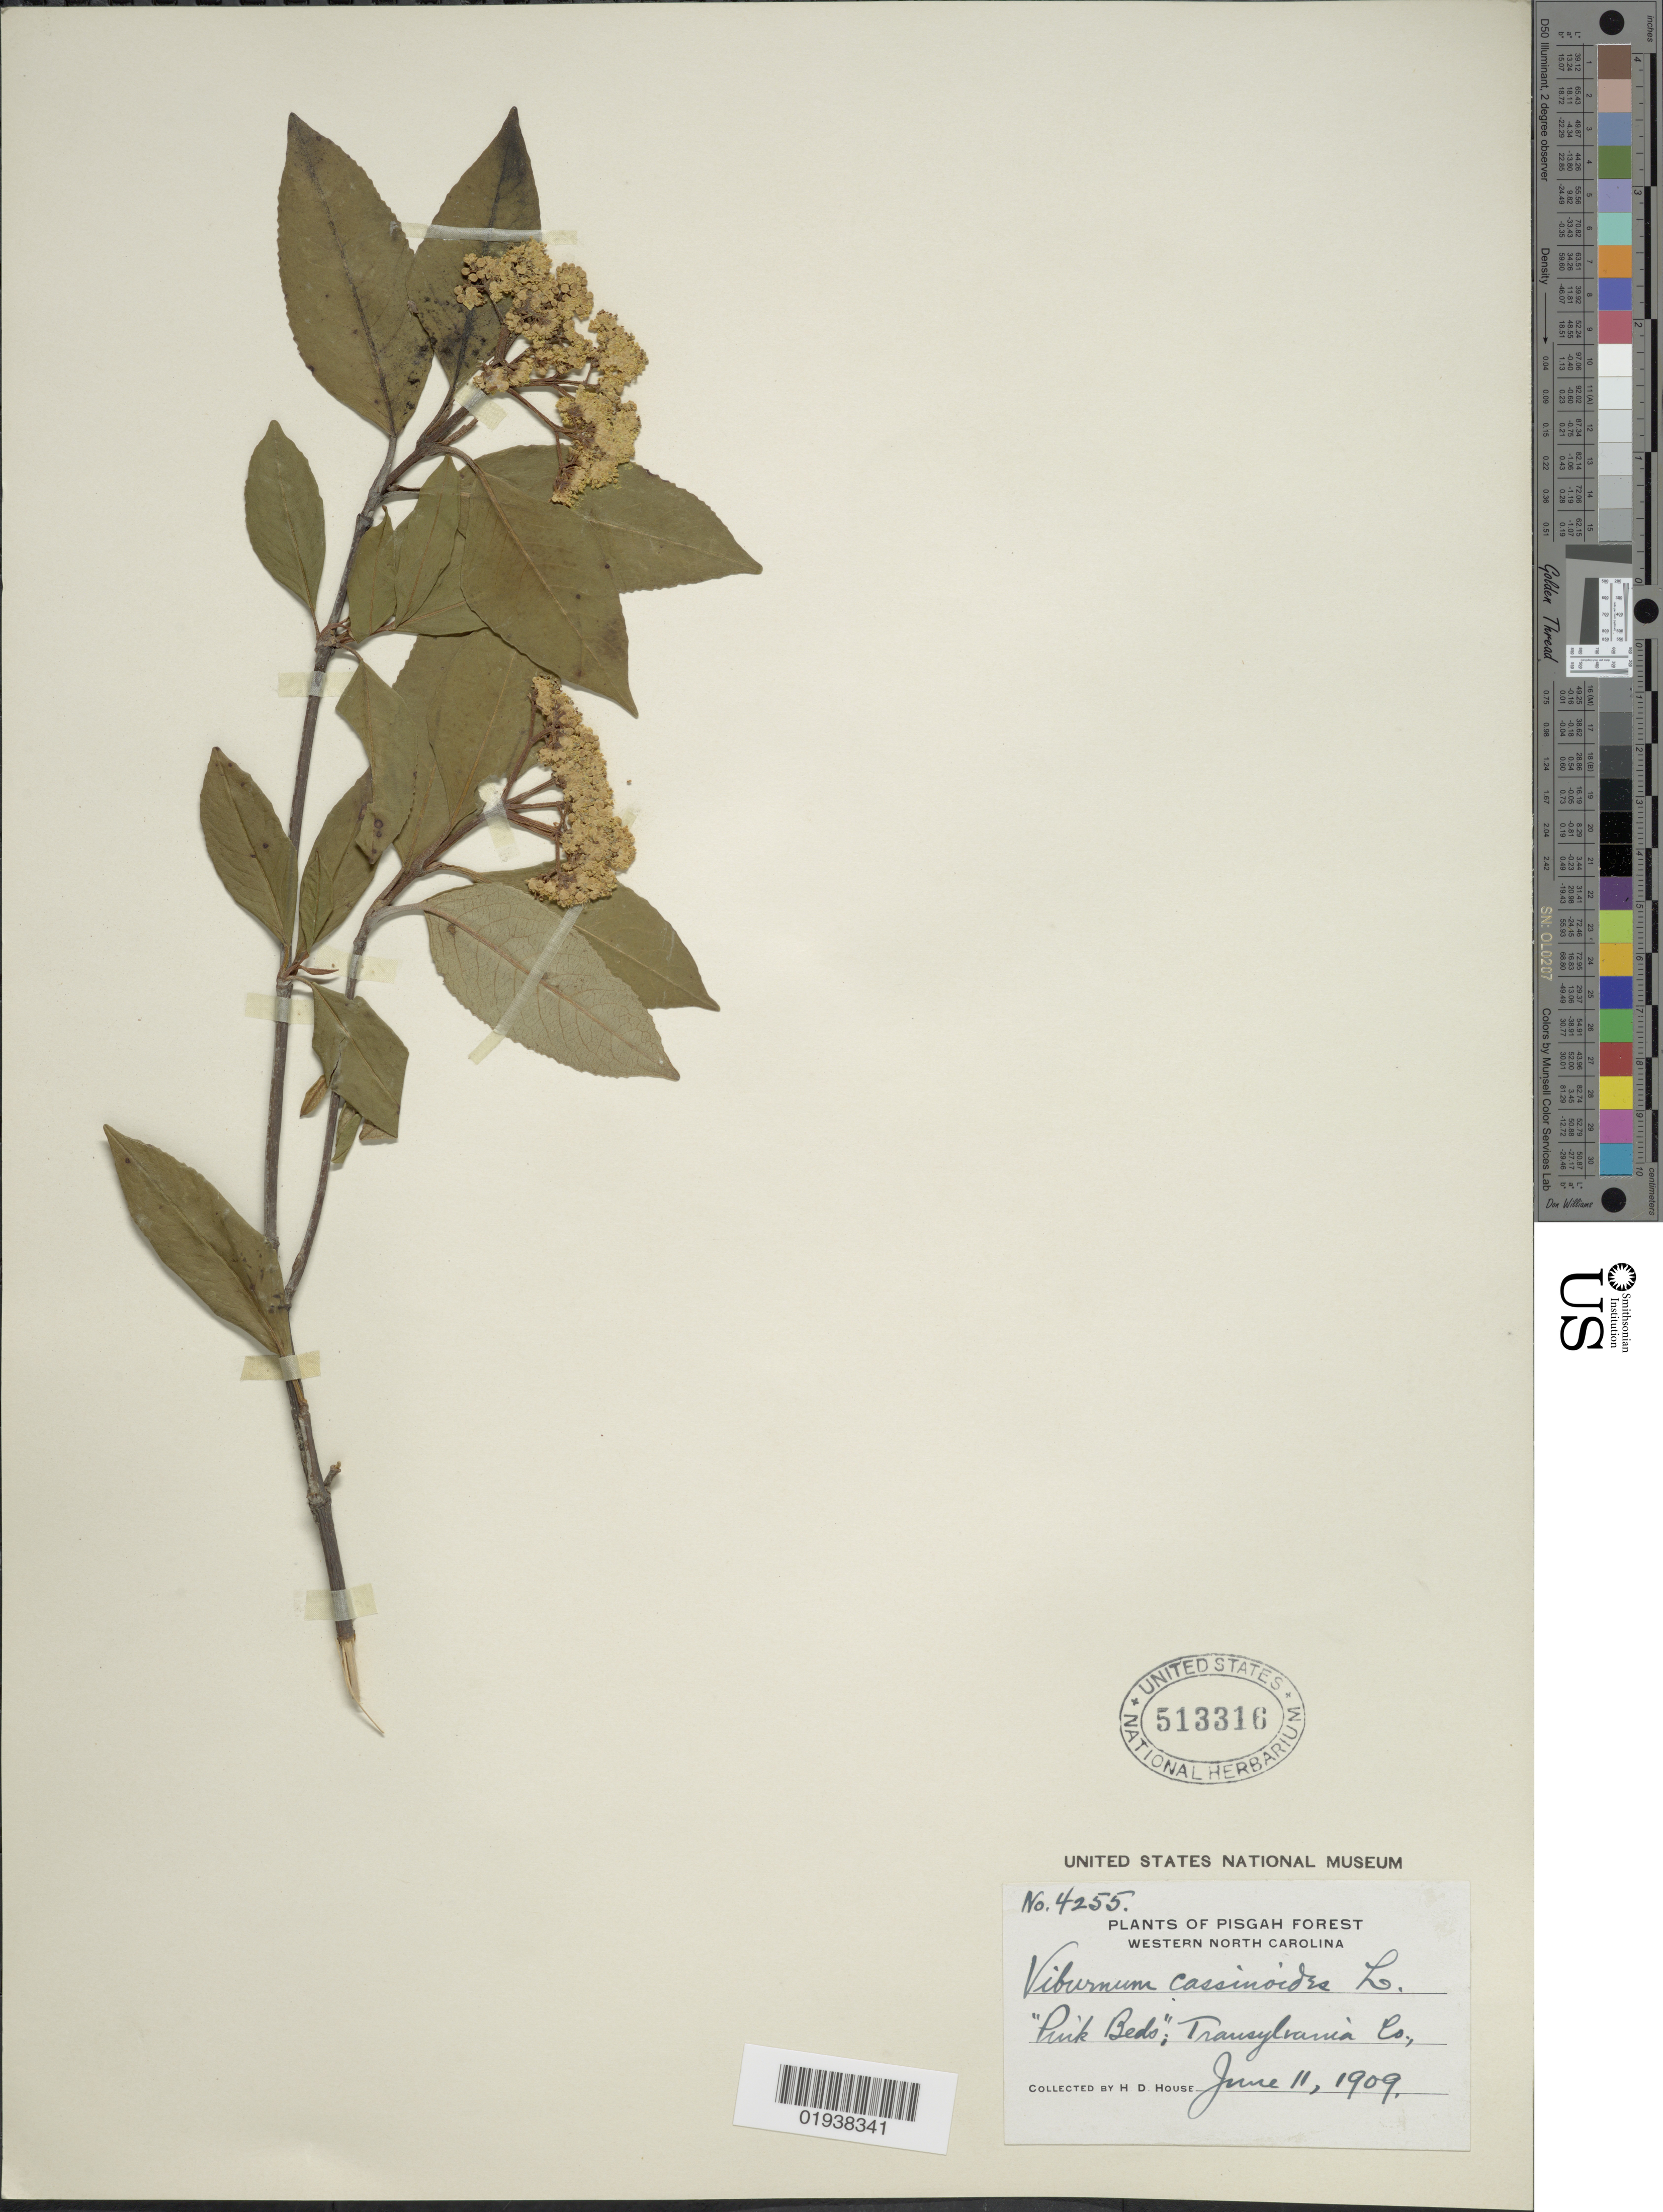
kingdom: Plantae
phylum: Tracheophyta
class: Magnoliopsida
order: Dipsacales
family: Viburnaceae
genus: Viburnum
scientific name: Viburnum cassinoides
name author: L.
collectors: H. D. House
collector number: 4255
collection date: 1909-06-11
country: United States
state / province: North Carolina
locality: Pisgah Forest. Western North Carolina. "Pink Beds", Transylvania Co.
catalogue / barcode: US 513316